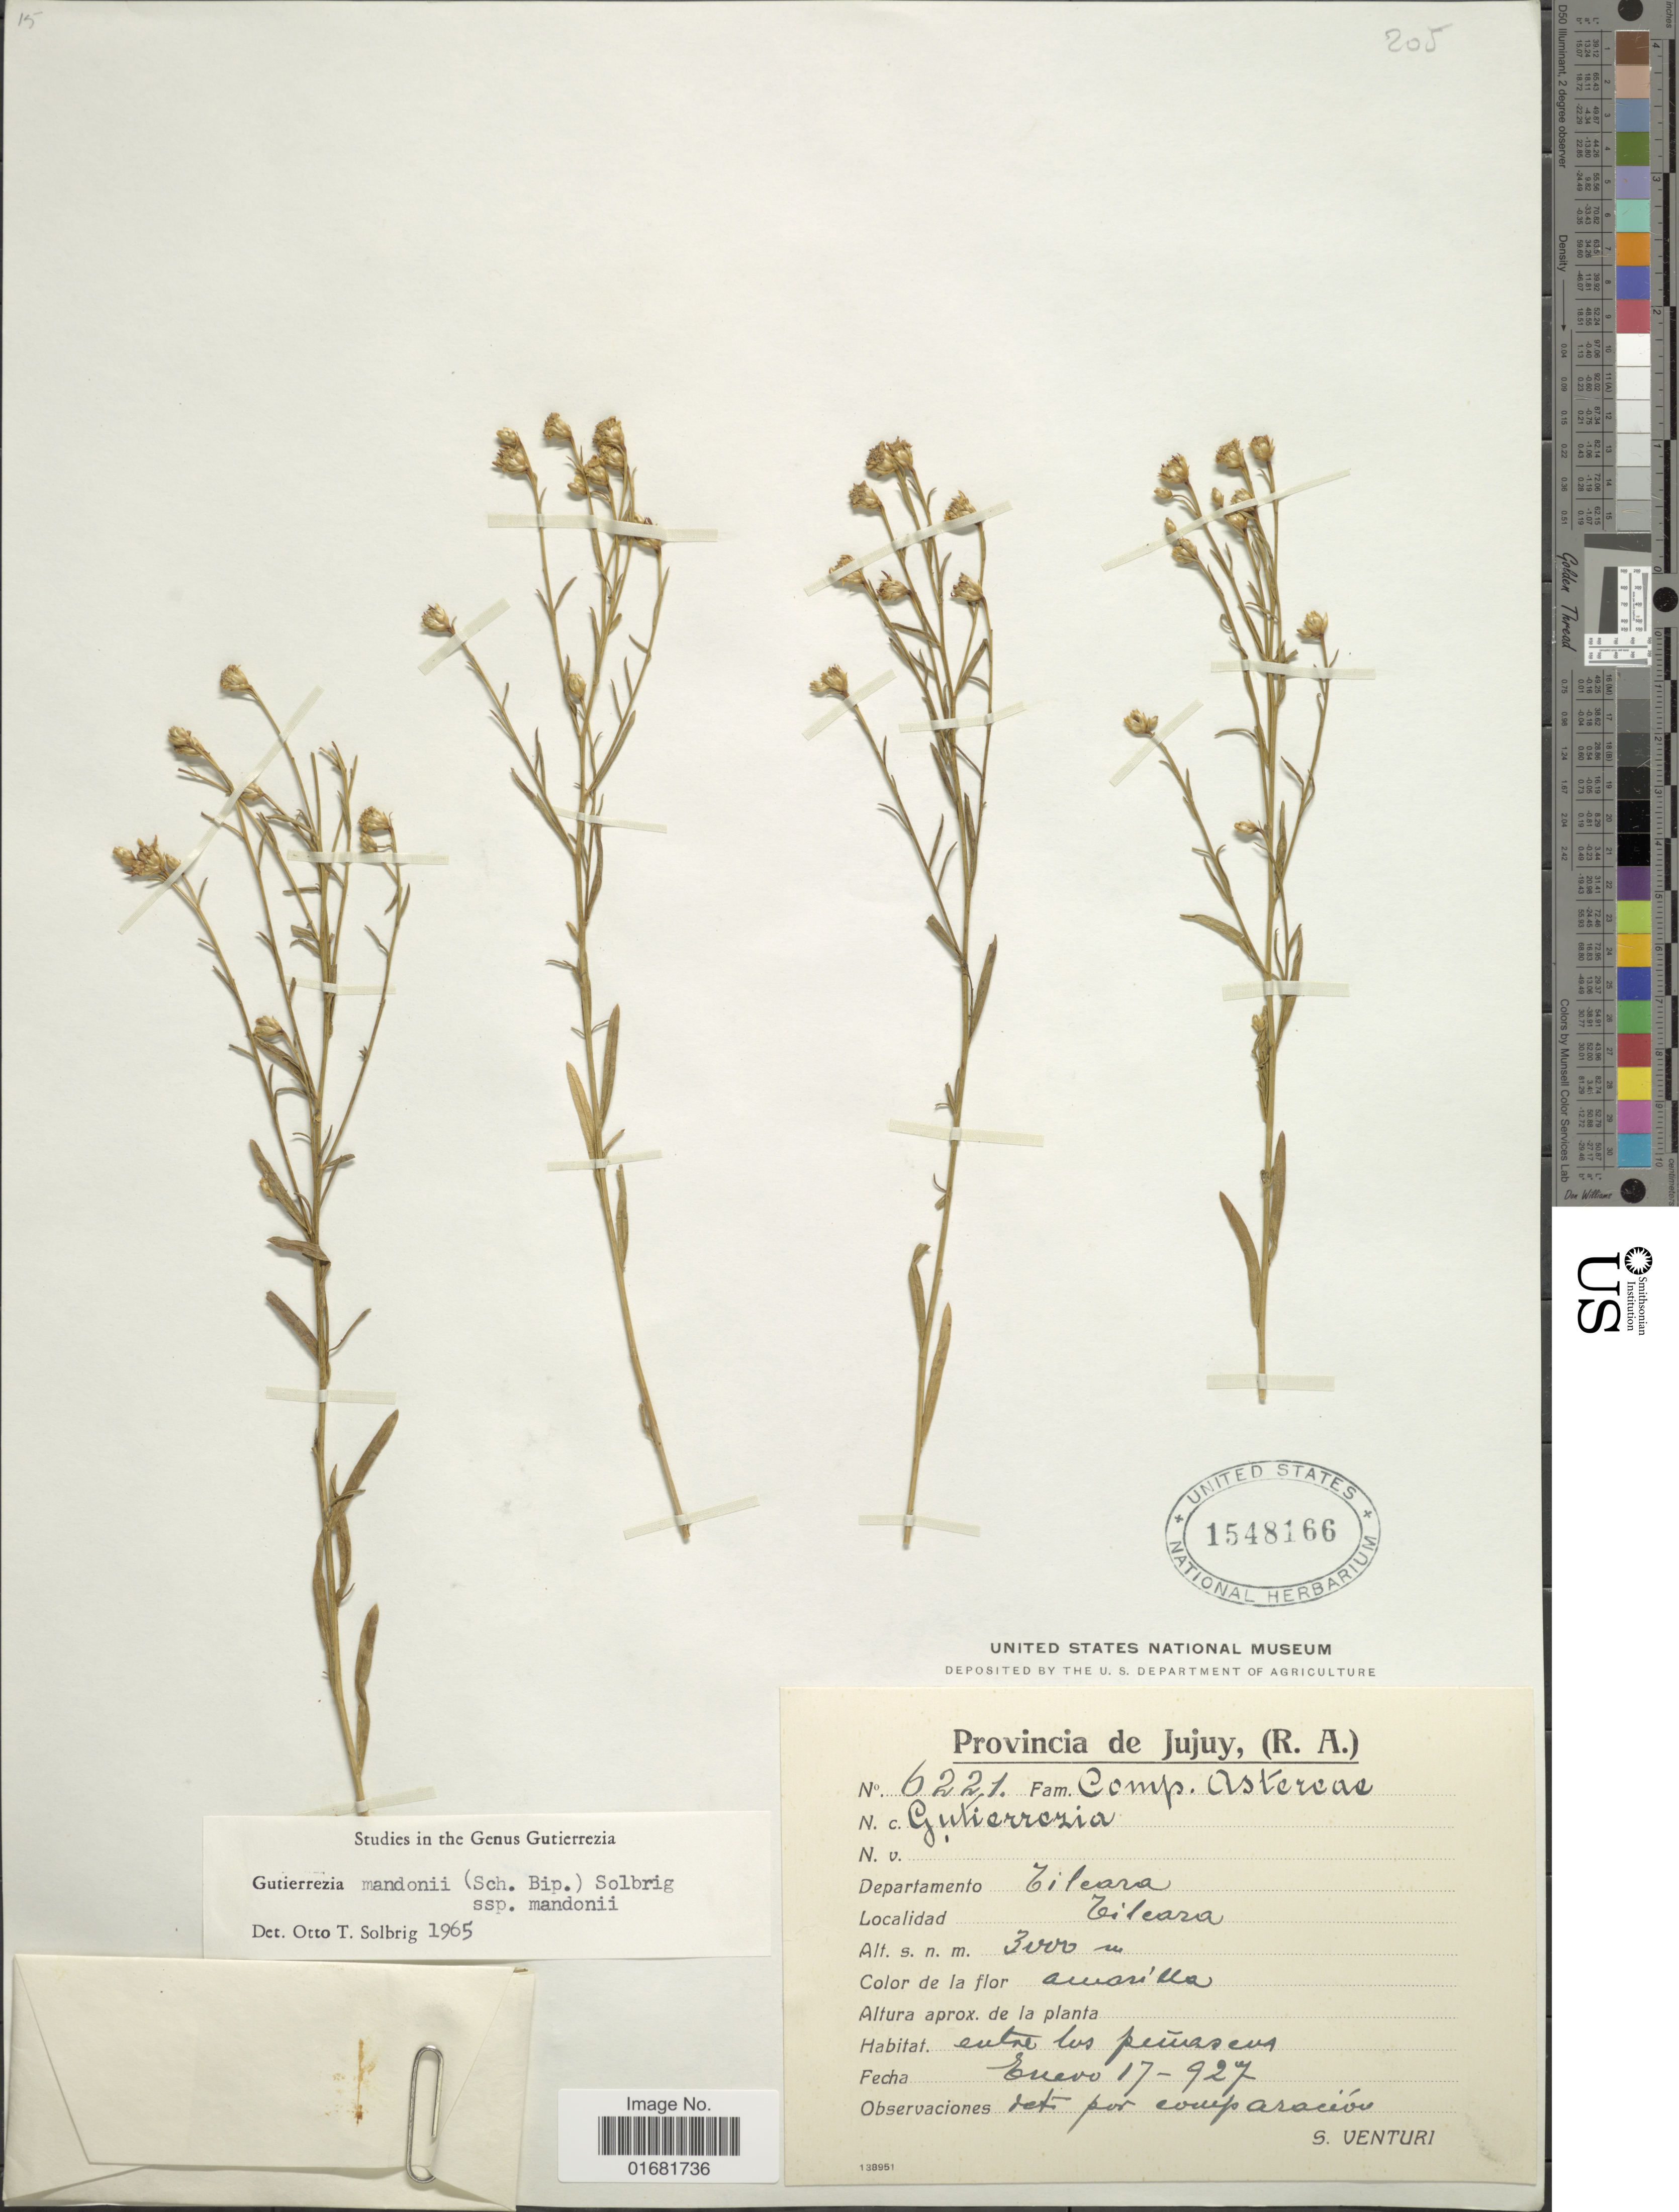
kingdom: Plantae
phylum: Tracheophyta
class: Magnoliopsida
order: Asterales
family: Asteraceae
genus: Gutierrezia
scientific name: Gutierrezia mandonii subsp. mandonii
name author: (Sch. Bip.) Solbrig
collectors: S. Venturi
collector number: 6221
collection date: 1927-01-17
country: Argentina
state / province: Jujuy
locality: Departamento Tilcara. Tilcara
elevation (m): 3000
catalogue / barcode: US 1548166